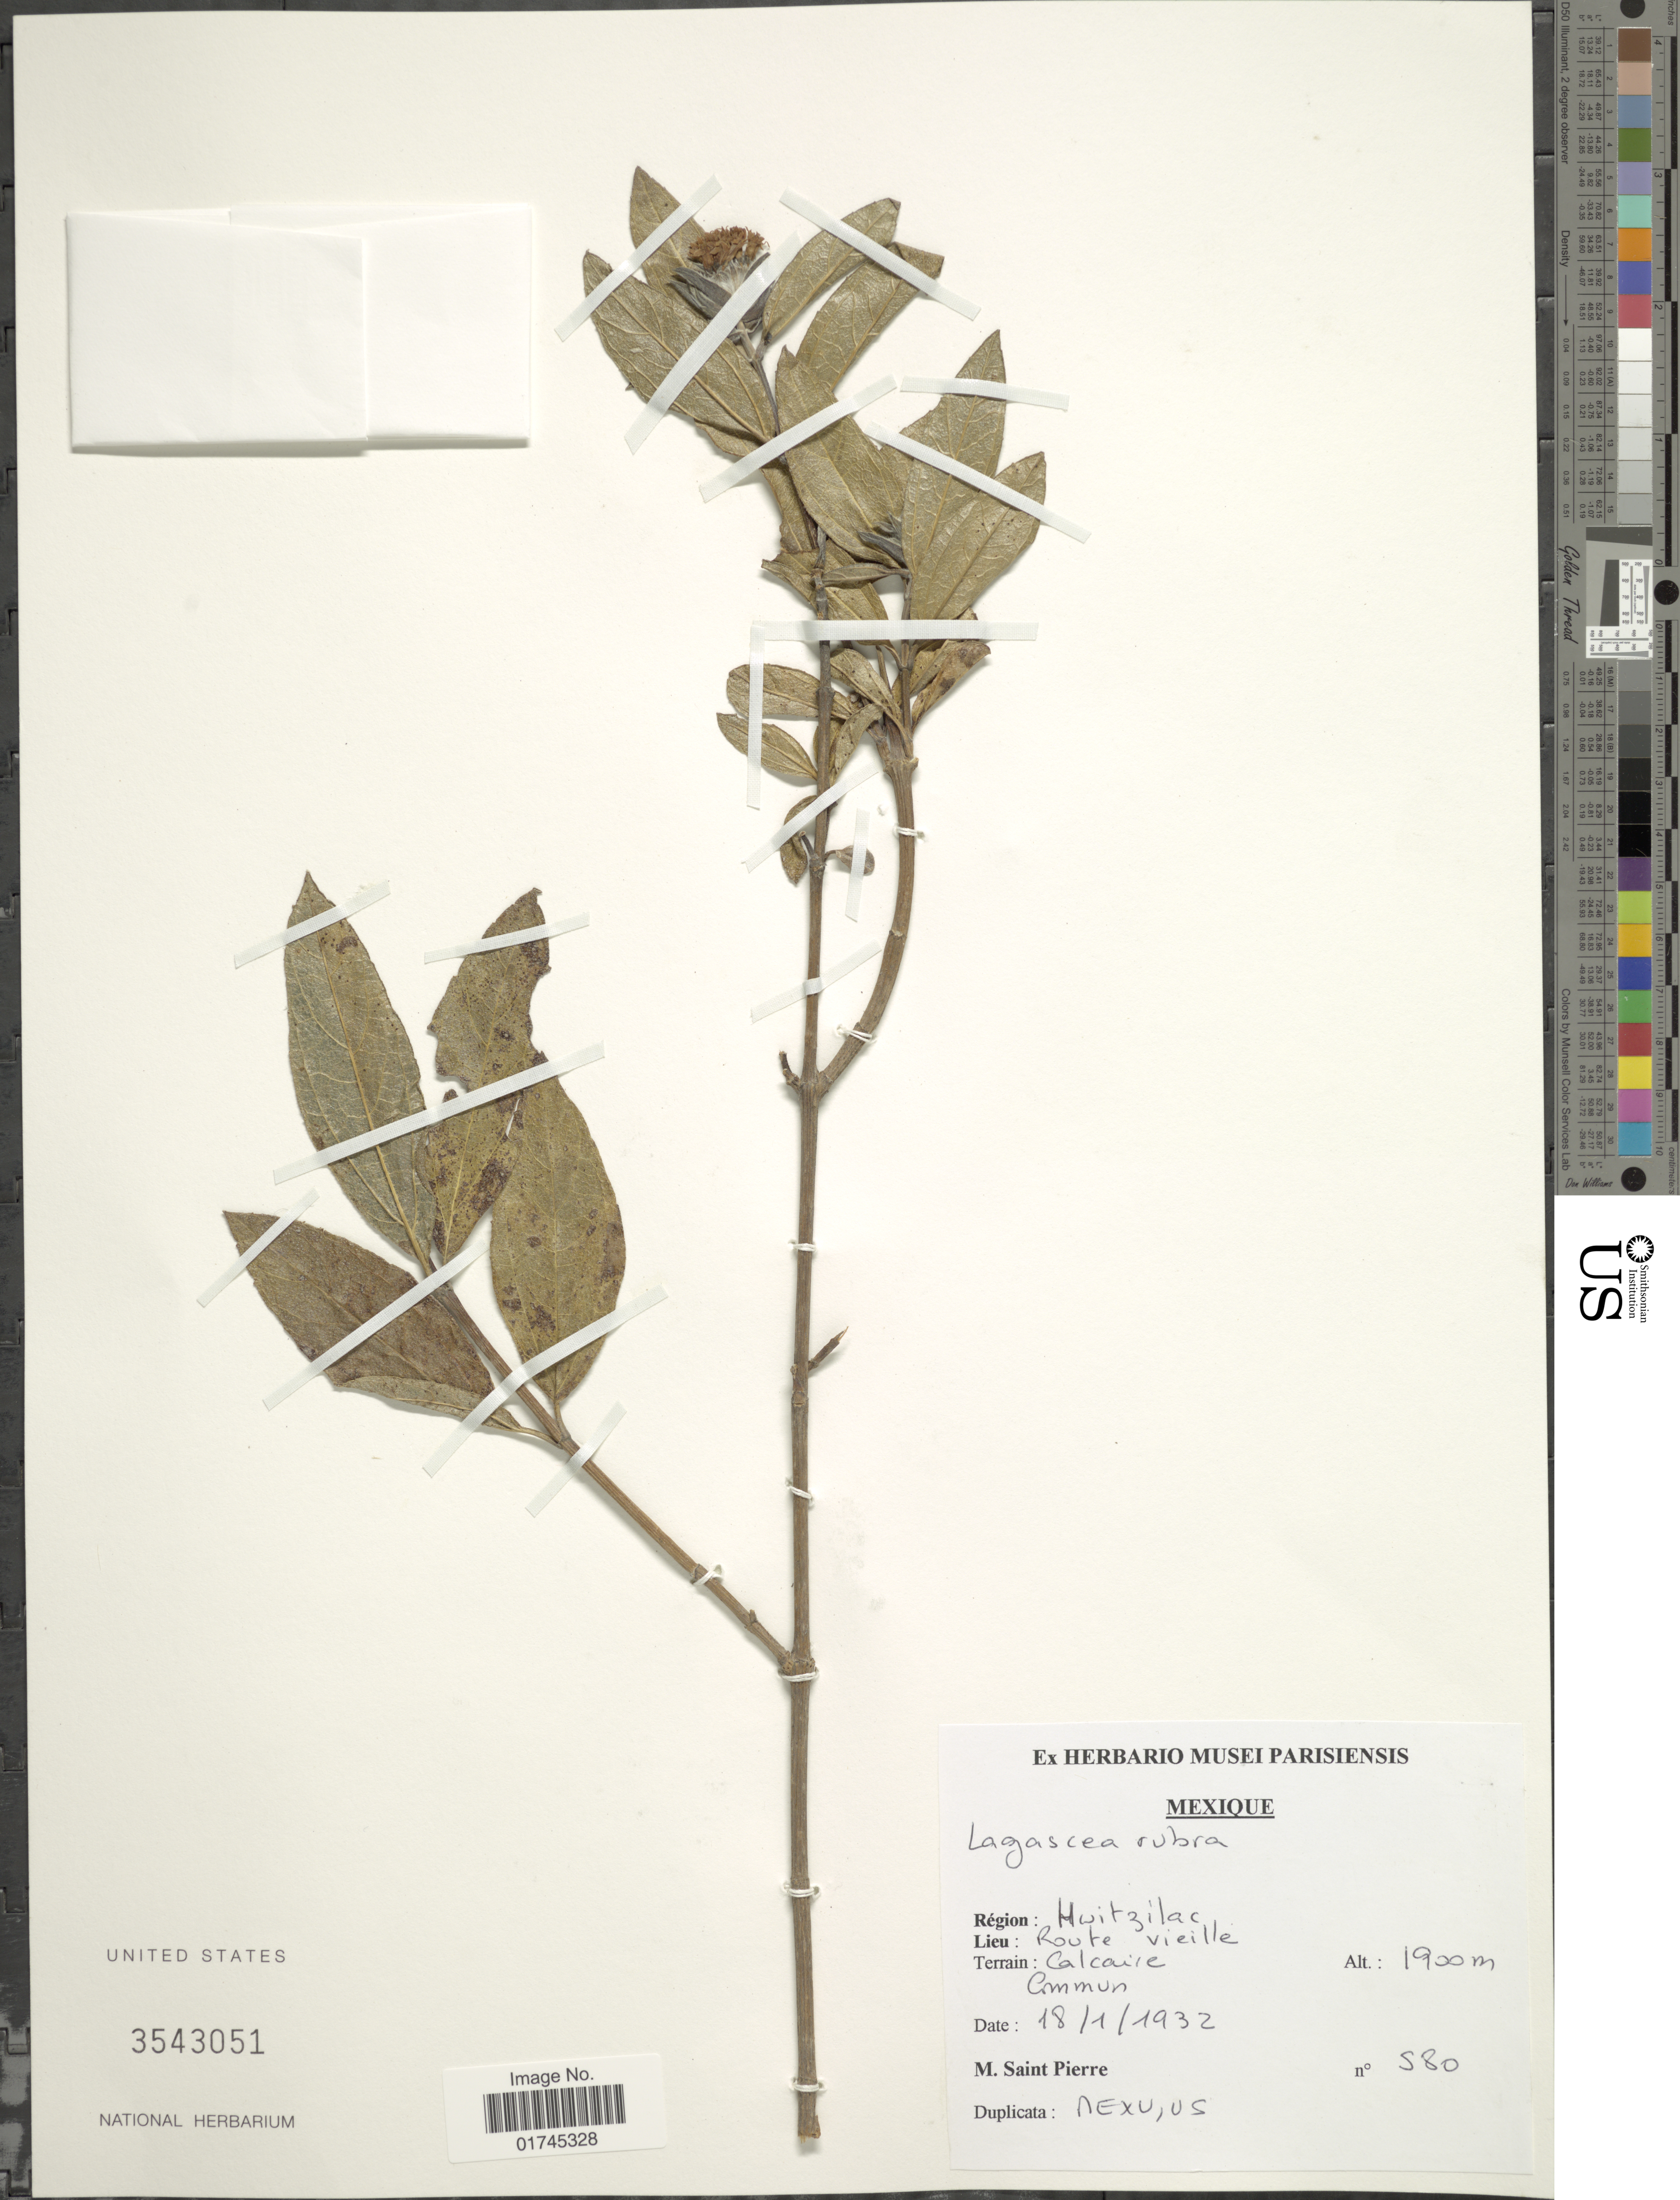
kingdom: Plantae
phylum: Tracheophyta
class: Magnoliopsida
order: Asterales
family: Asteraceae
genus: Lagascea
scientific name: Lagascea rigida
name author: Cav.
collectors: M. Saint-Pierre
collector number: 580*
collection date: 1932-01-18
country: Mexico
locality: Region: Huitzilac, Lieu: Route vieille.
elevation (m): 1900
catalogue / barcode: US 3543051